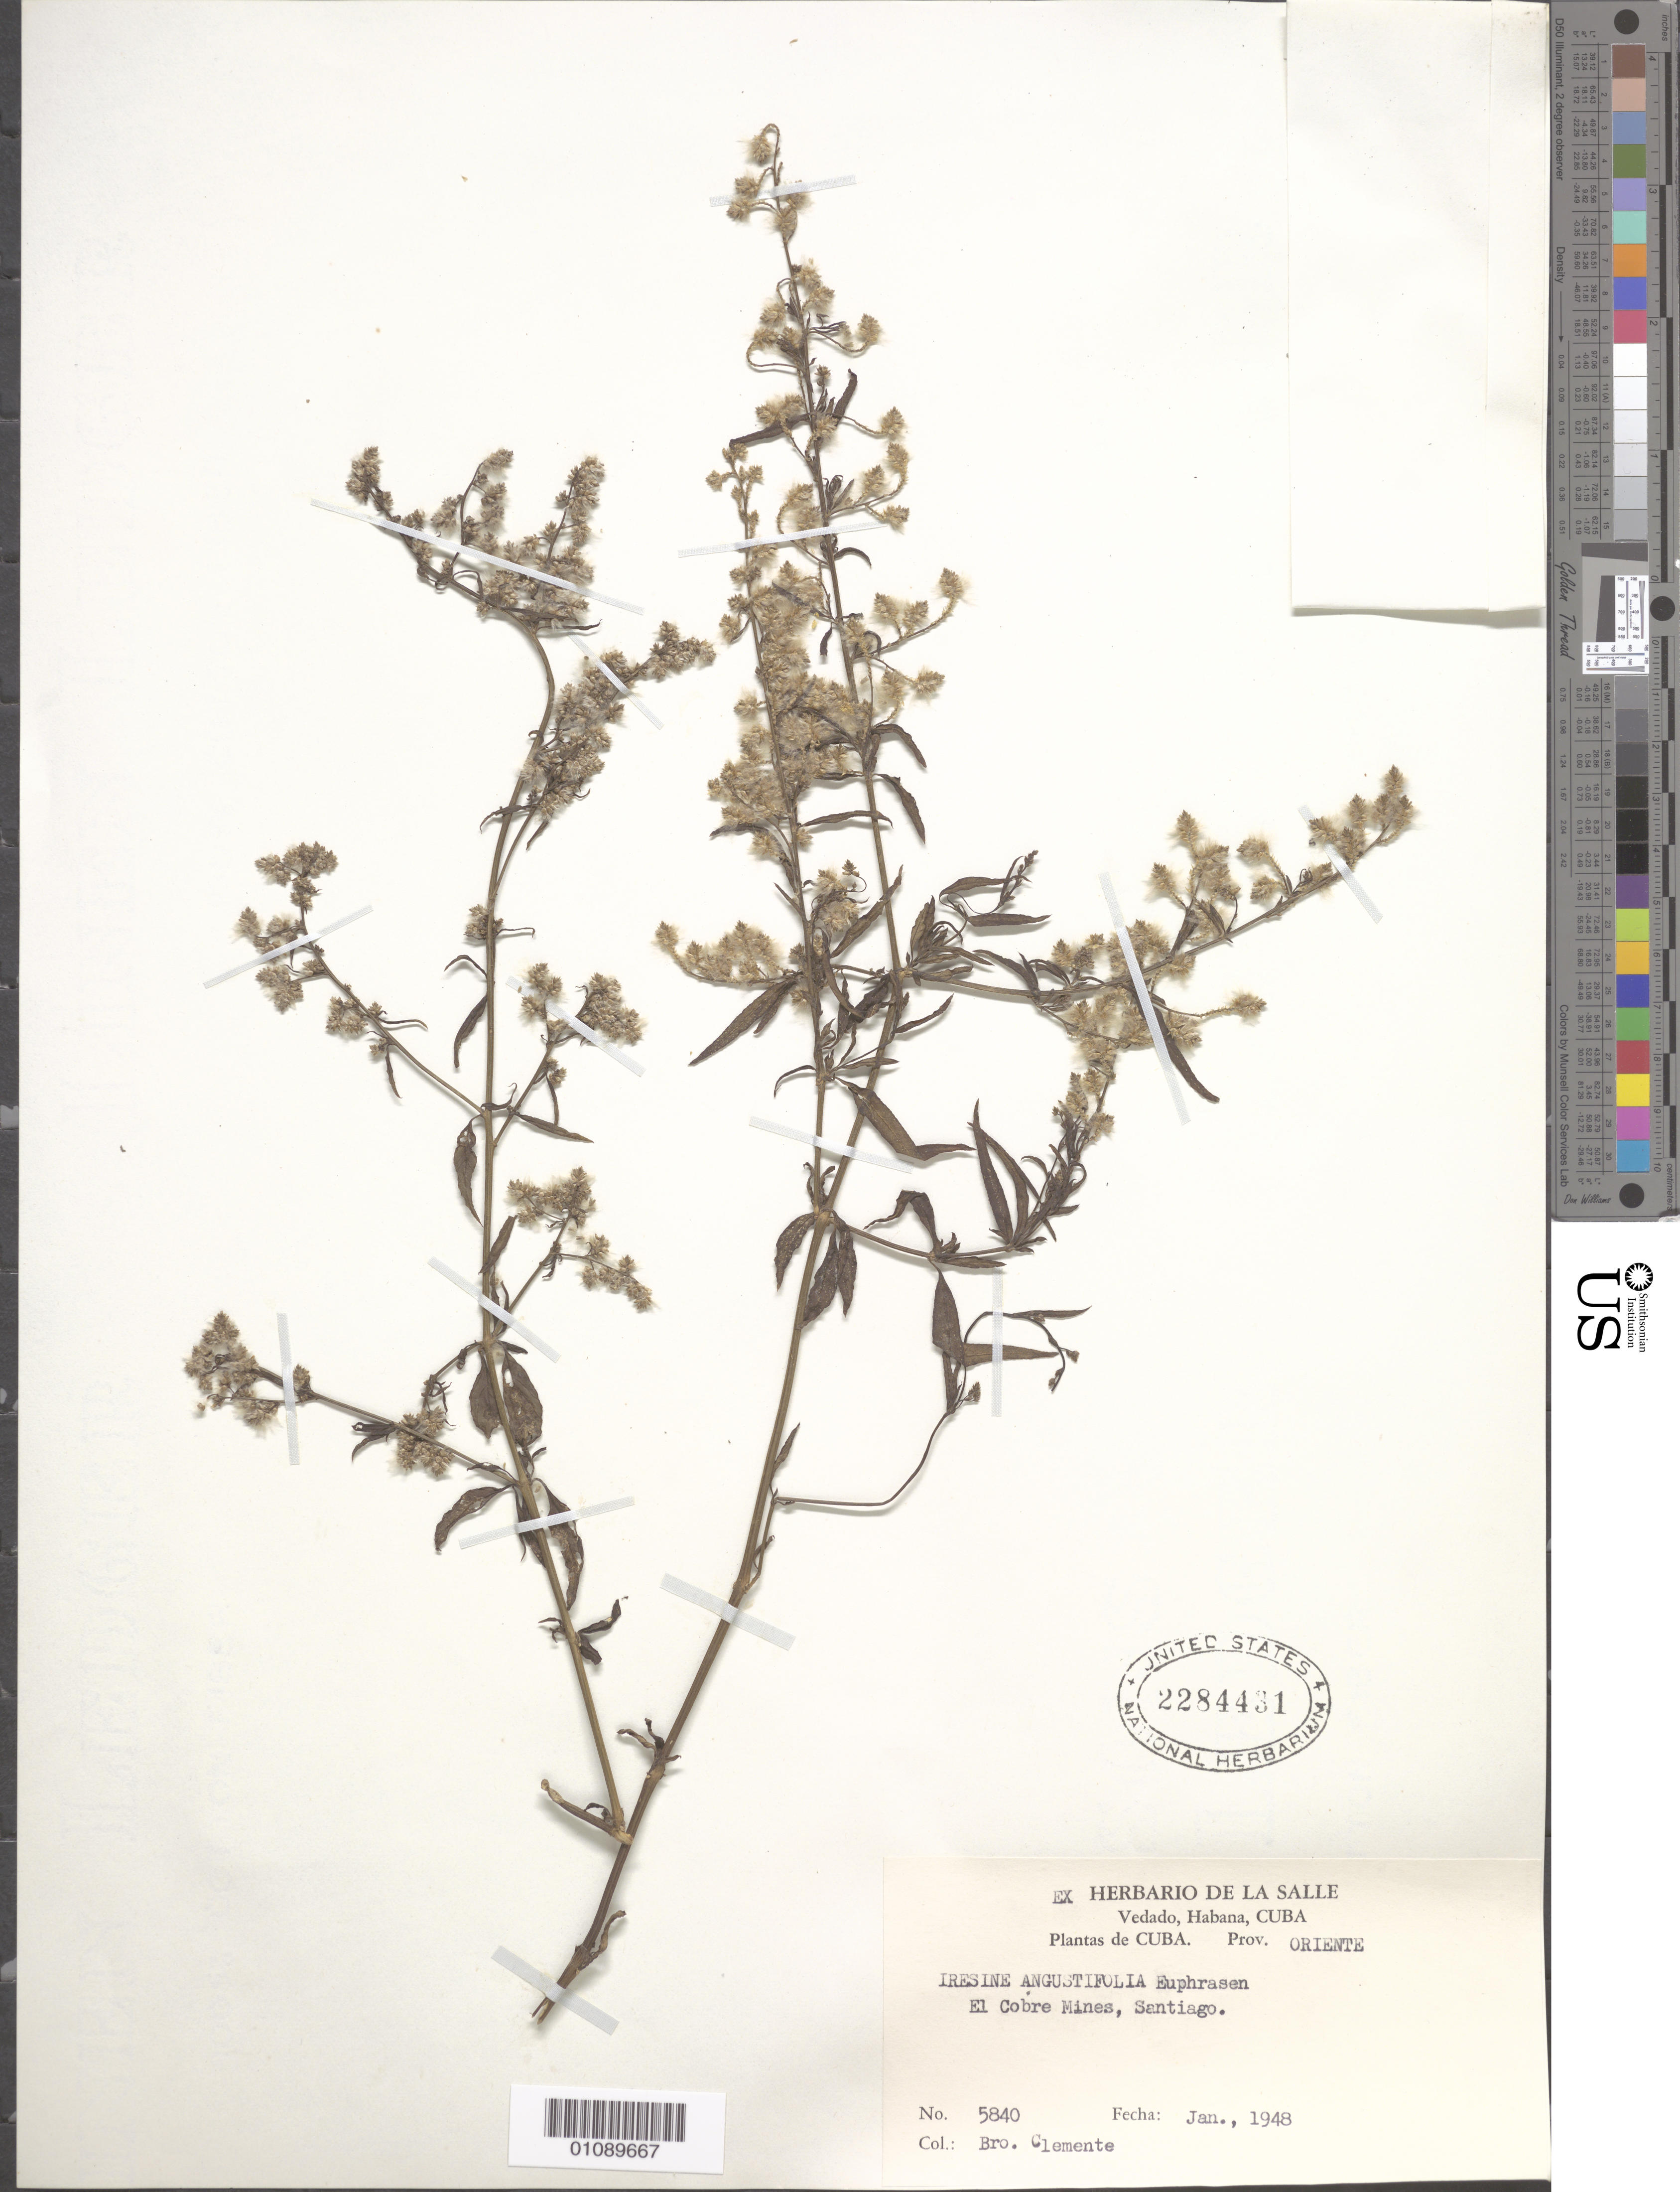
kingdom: Plantae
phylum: Tracheophyta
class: Magnoliopsida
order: Caryophyllales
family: Amaranthaceae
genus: Iresine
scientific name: Iresine angustifolia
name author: Euphrasén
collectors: Bro. Clemente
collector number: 5840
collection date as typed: Jan 1948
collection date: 1948-01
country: Cuba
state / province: Santiago de Cuba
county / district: El Cobre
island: Cuba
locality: Oriente, Santiago, El Cobre mines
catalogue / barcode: US 2284431